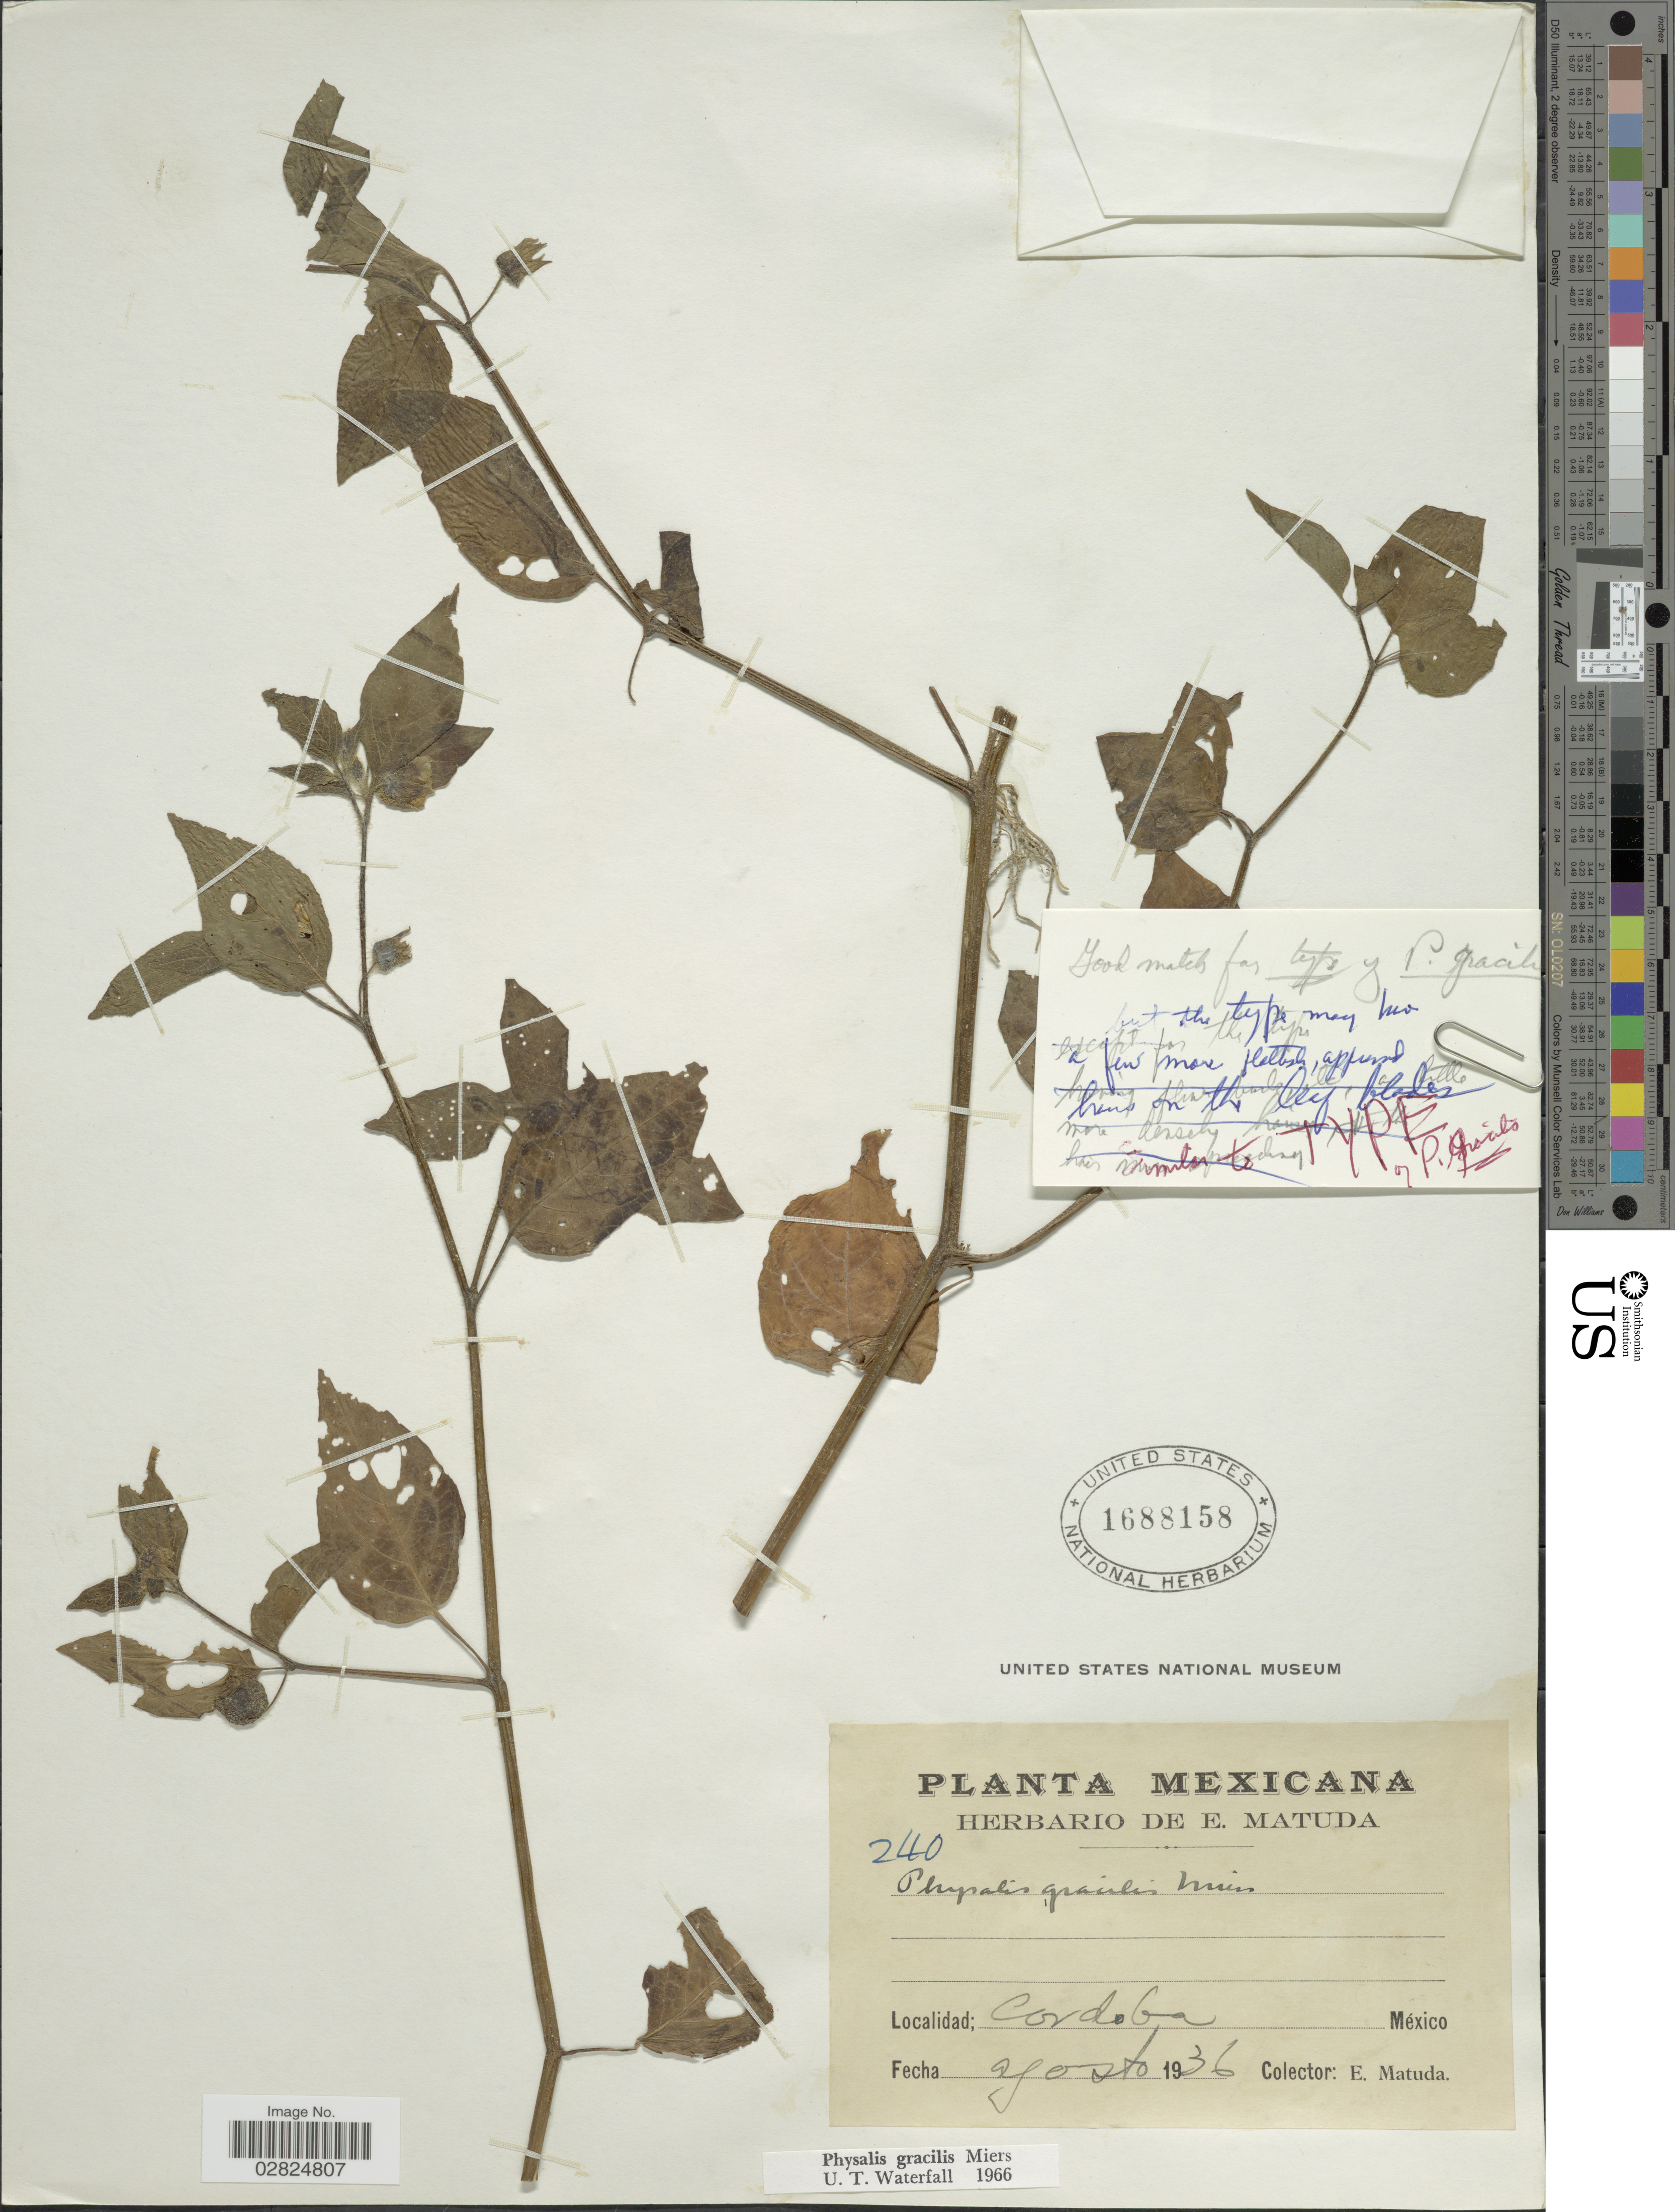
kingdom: Plantae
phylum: Tracheophyta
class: Magnoliopsida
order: Solanales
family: Solanaceae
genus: Physalis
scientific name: Physalis gracilis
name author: Miers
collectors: E. Matuda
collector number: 240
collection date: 1936-08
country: Mexico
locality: Cordoba.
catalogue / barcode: US 1688158